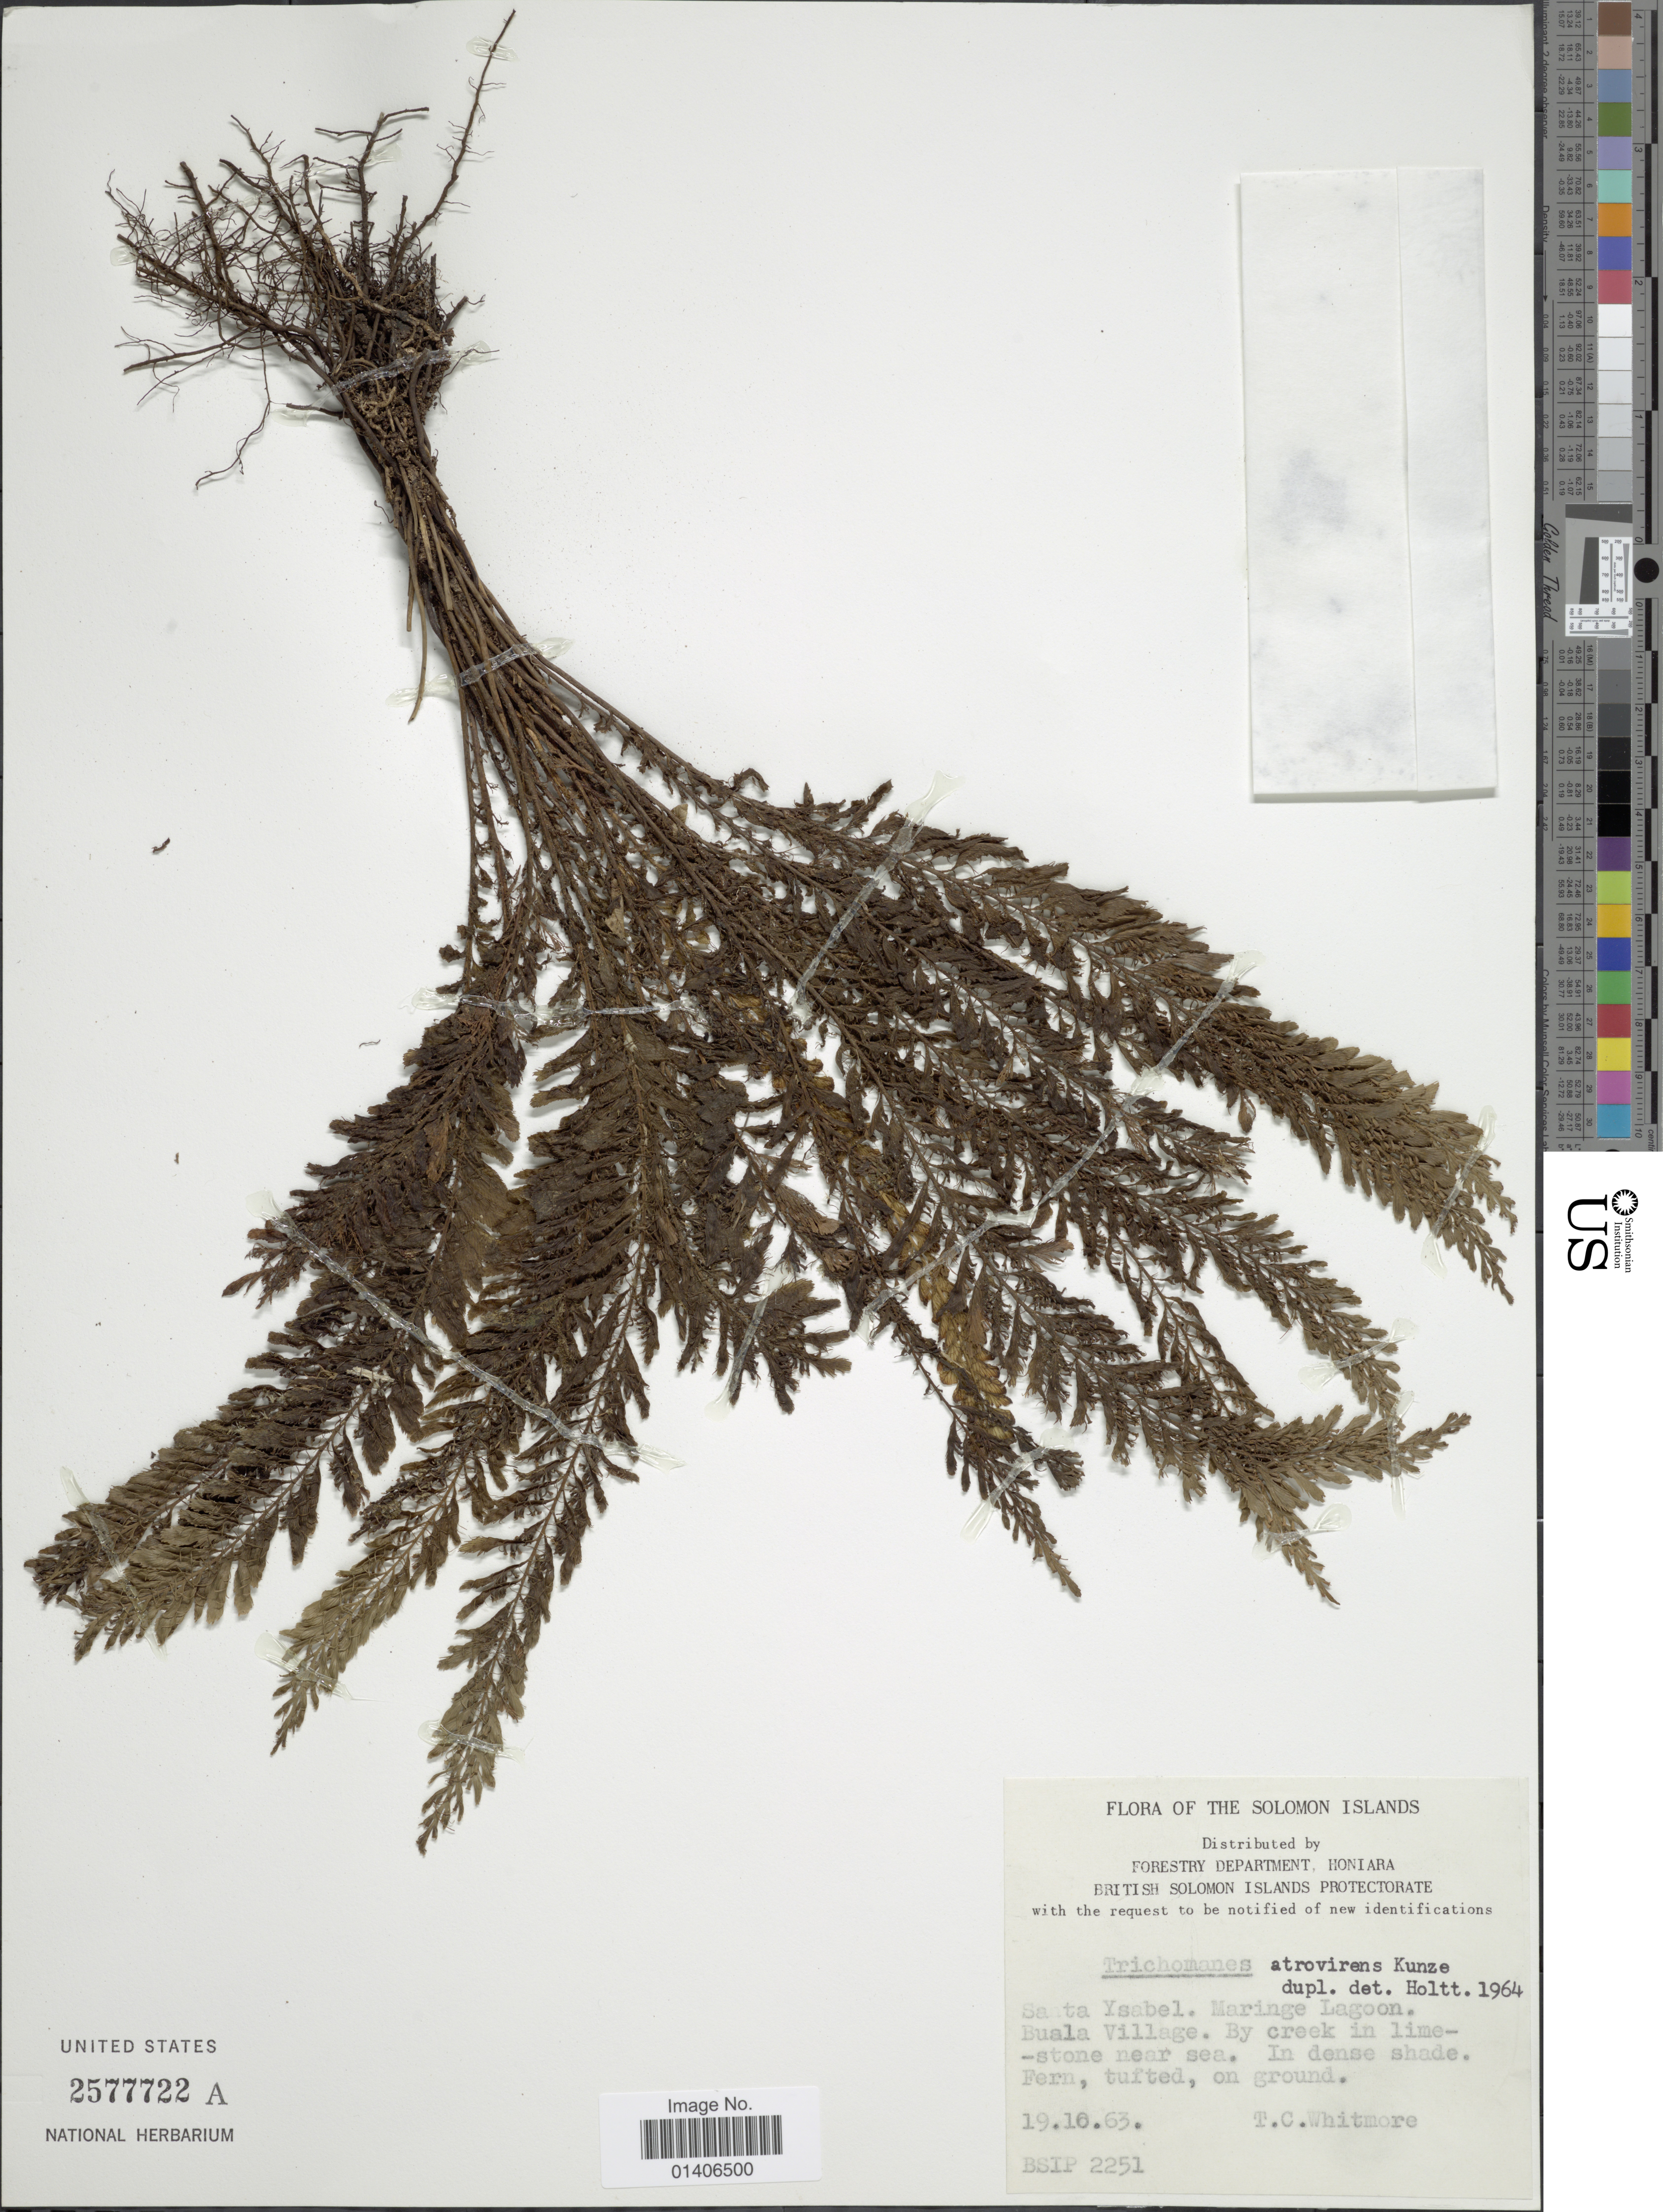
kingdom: Plantae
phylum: Tracheophyta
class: Polypodiopsida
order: Hymenophyllales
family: Hymenophyllaceae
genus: Cephalomanes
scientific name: Cephalomanes atrovirens subsp. boryanum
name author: (Kunze) K. Iwats.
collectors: T. C. Whitmore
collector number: BSIP 2251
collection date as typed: Transcribed d/m/y: 19/10/63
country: Solomon Islands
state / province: Solomon Islands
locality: Santa Ysabel, maringe Lagoon, Busla Village. By creek in limestone near sea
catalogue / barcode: US 2577722A